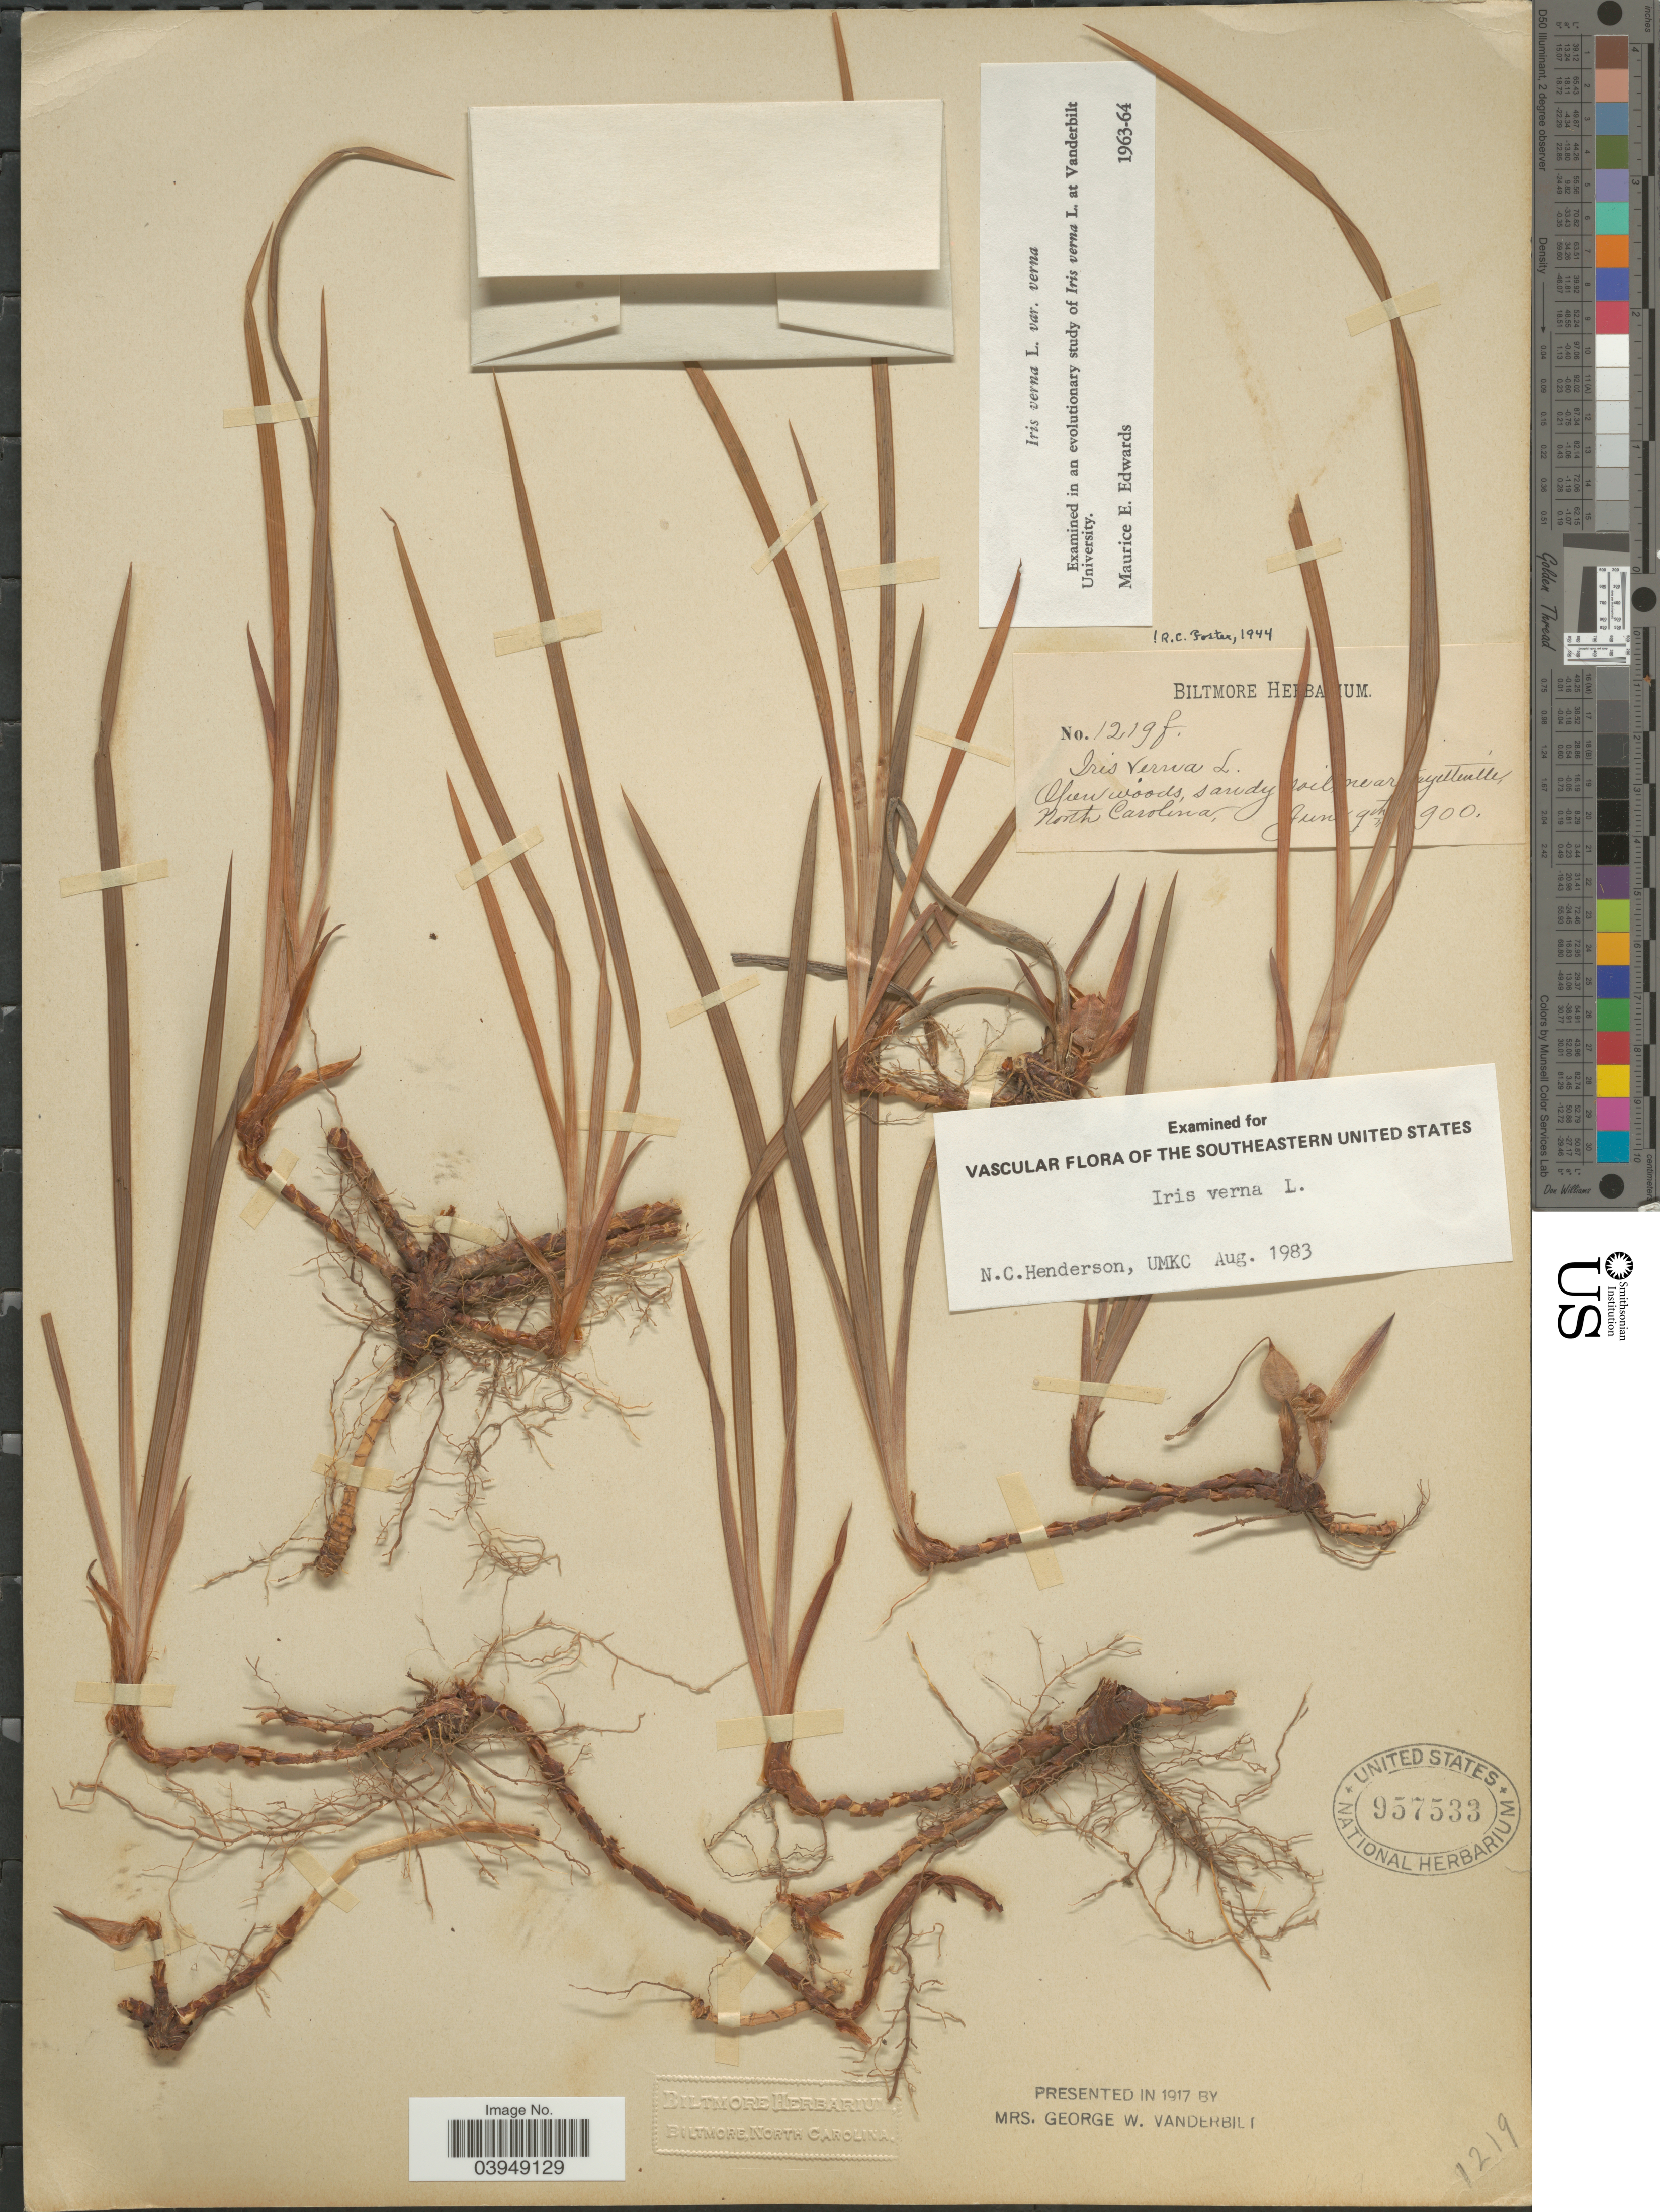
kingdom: Plantae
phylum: Tracheophyta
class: Liliopsida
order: Asparagales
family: Iridaceae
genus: Iris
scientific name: Iris verna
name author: L.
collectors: ex herb. Biltmore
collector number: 1219f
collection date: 1900-06-09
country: United States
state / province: North Carolina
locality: Near Fayetteville.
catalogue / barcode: US 957533